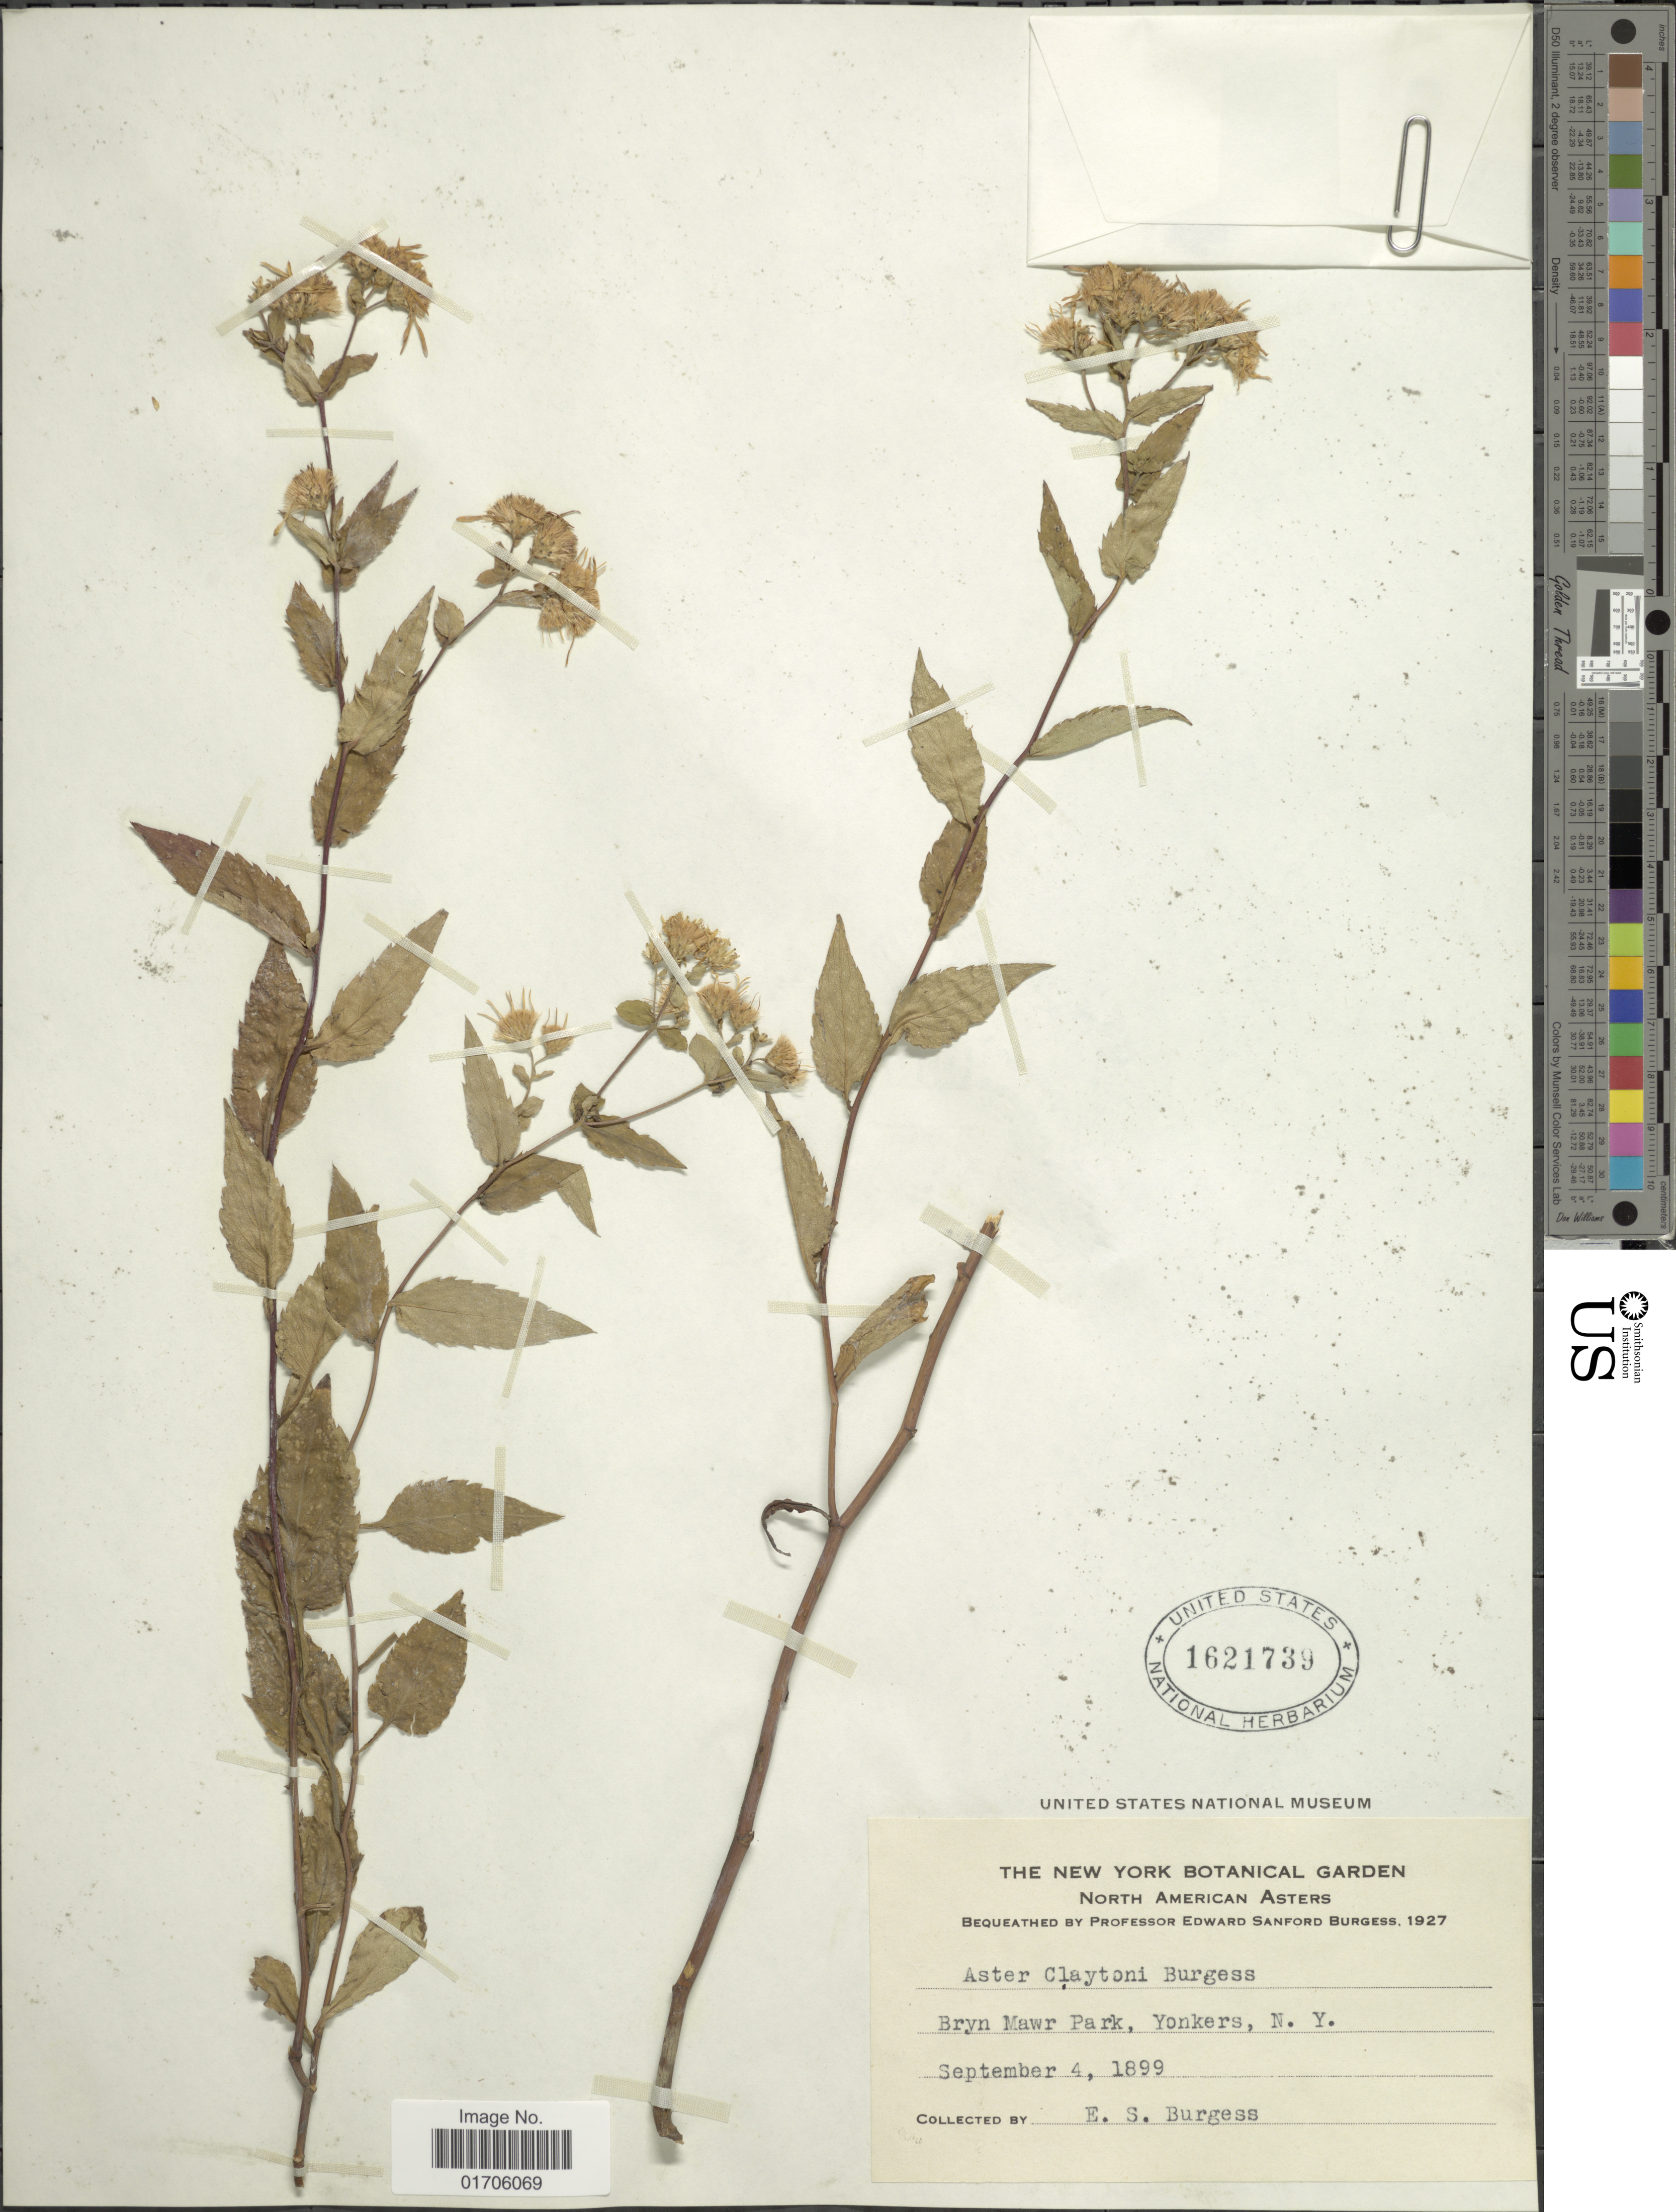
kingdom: Plantae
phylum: Tracheophyta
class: Magnoliopsida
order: Asterales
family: Asteraceae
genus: Aster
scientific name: Aster claytonii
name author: E.S. Burgess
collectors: E. Burgess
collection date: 1899-09-04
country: United States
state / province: New York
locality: Bryn Mawr Park, Yonkers, N.Y.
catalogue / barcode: US 1621739